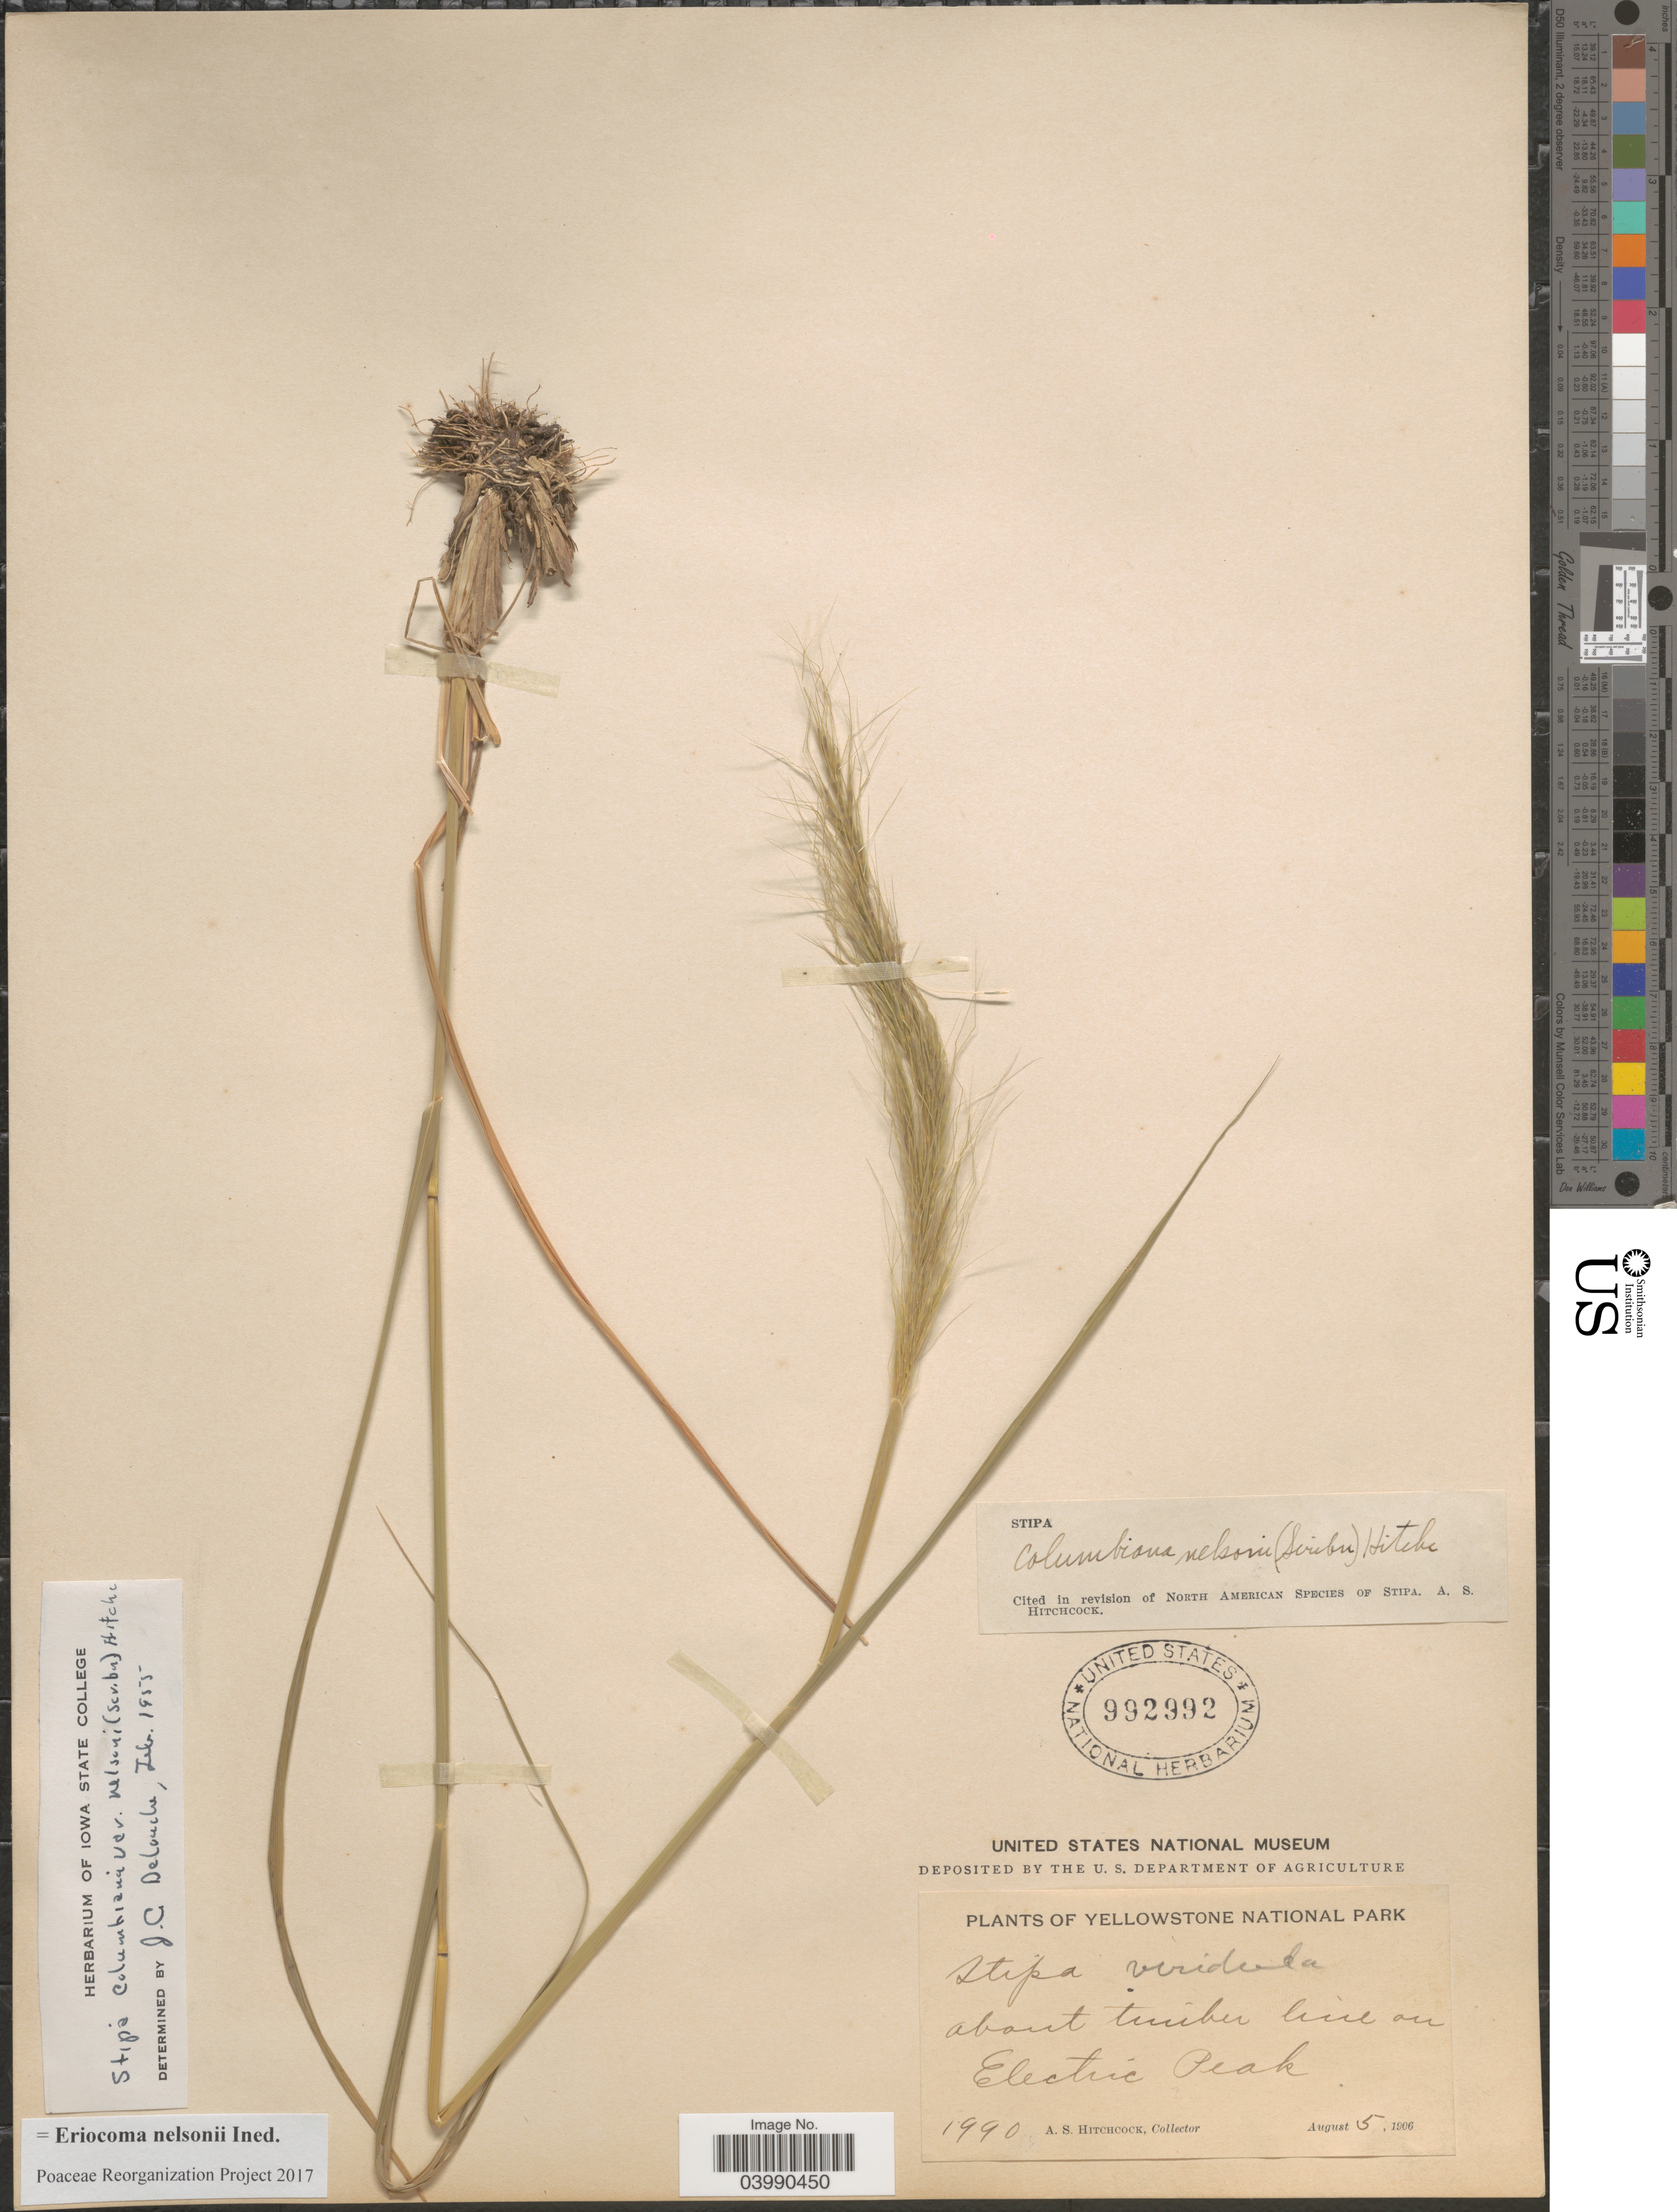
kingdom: Plantae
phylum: Tracheophyta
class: Liliopsida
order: Poales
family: Poaceae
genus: Eriocoma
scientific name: Eriocoma nelsonii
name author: (Scribn.) Romasch.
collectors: A. S. Hitchcock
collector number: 1990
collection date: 1906-08-05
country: United States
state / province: Montana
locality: Yellowstone National Park. About timber line on Electric Peak.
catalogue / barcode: US 992992